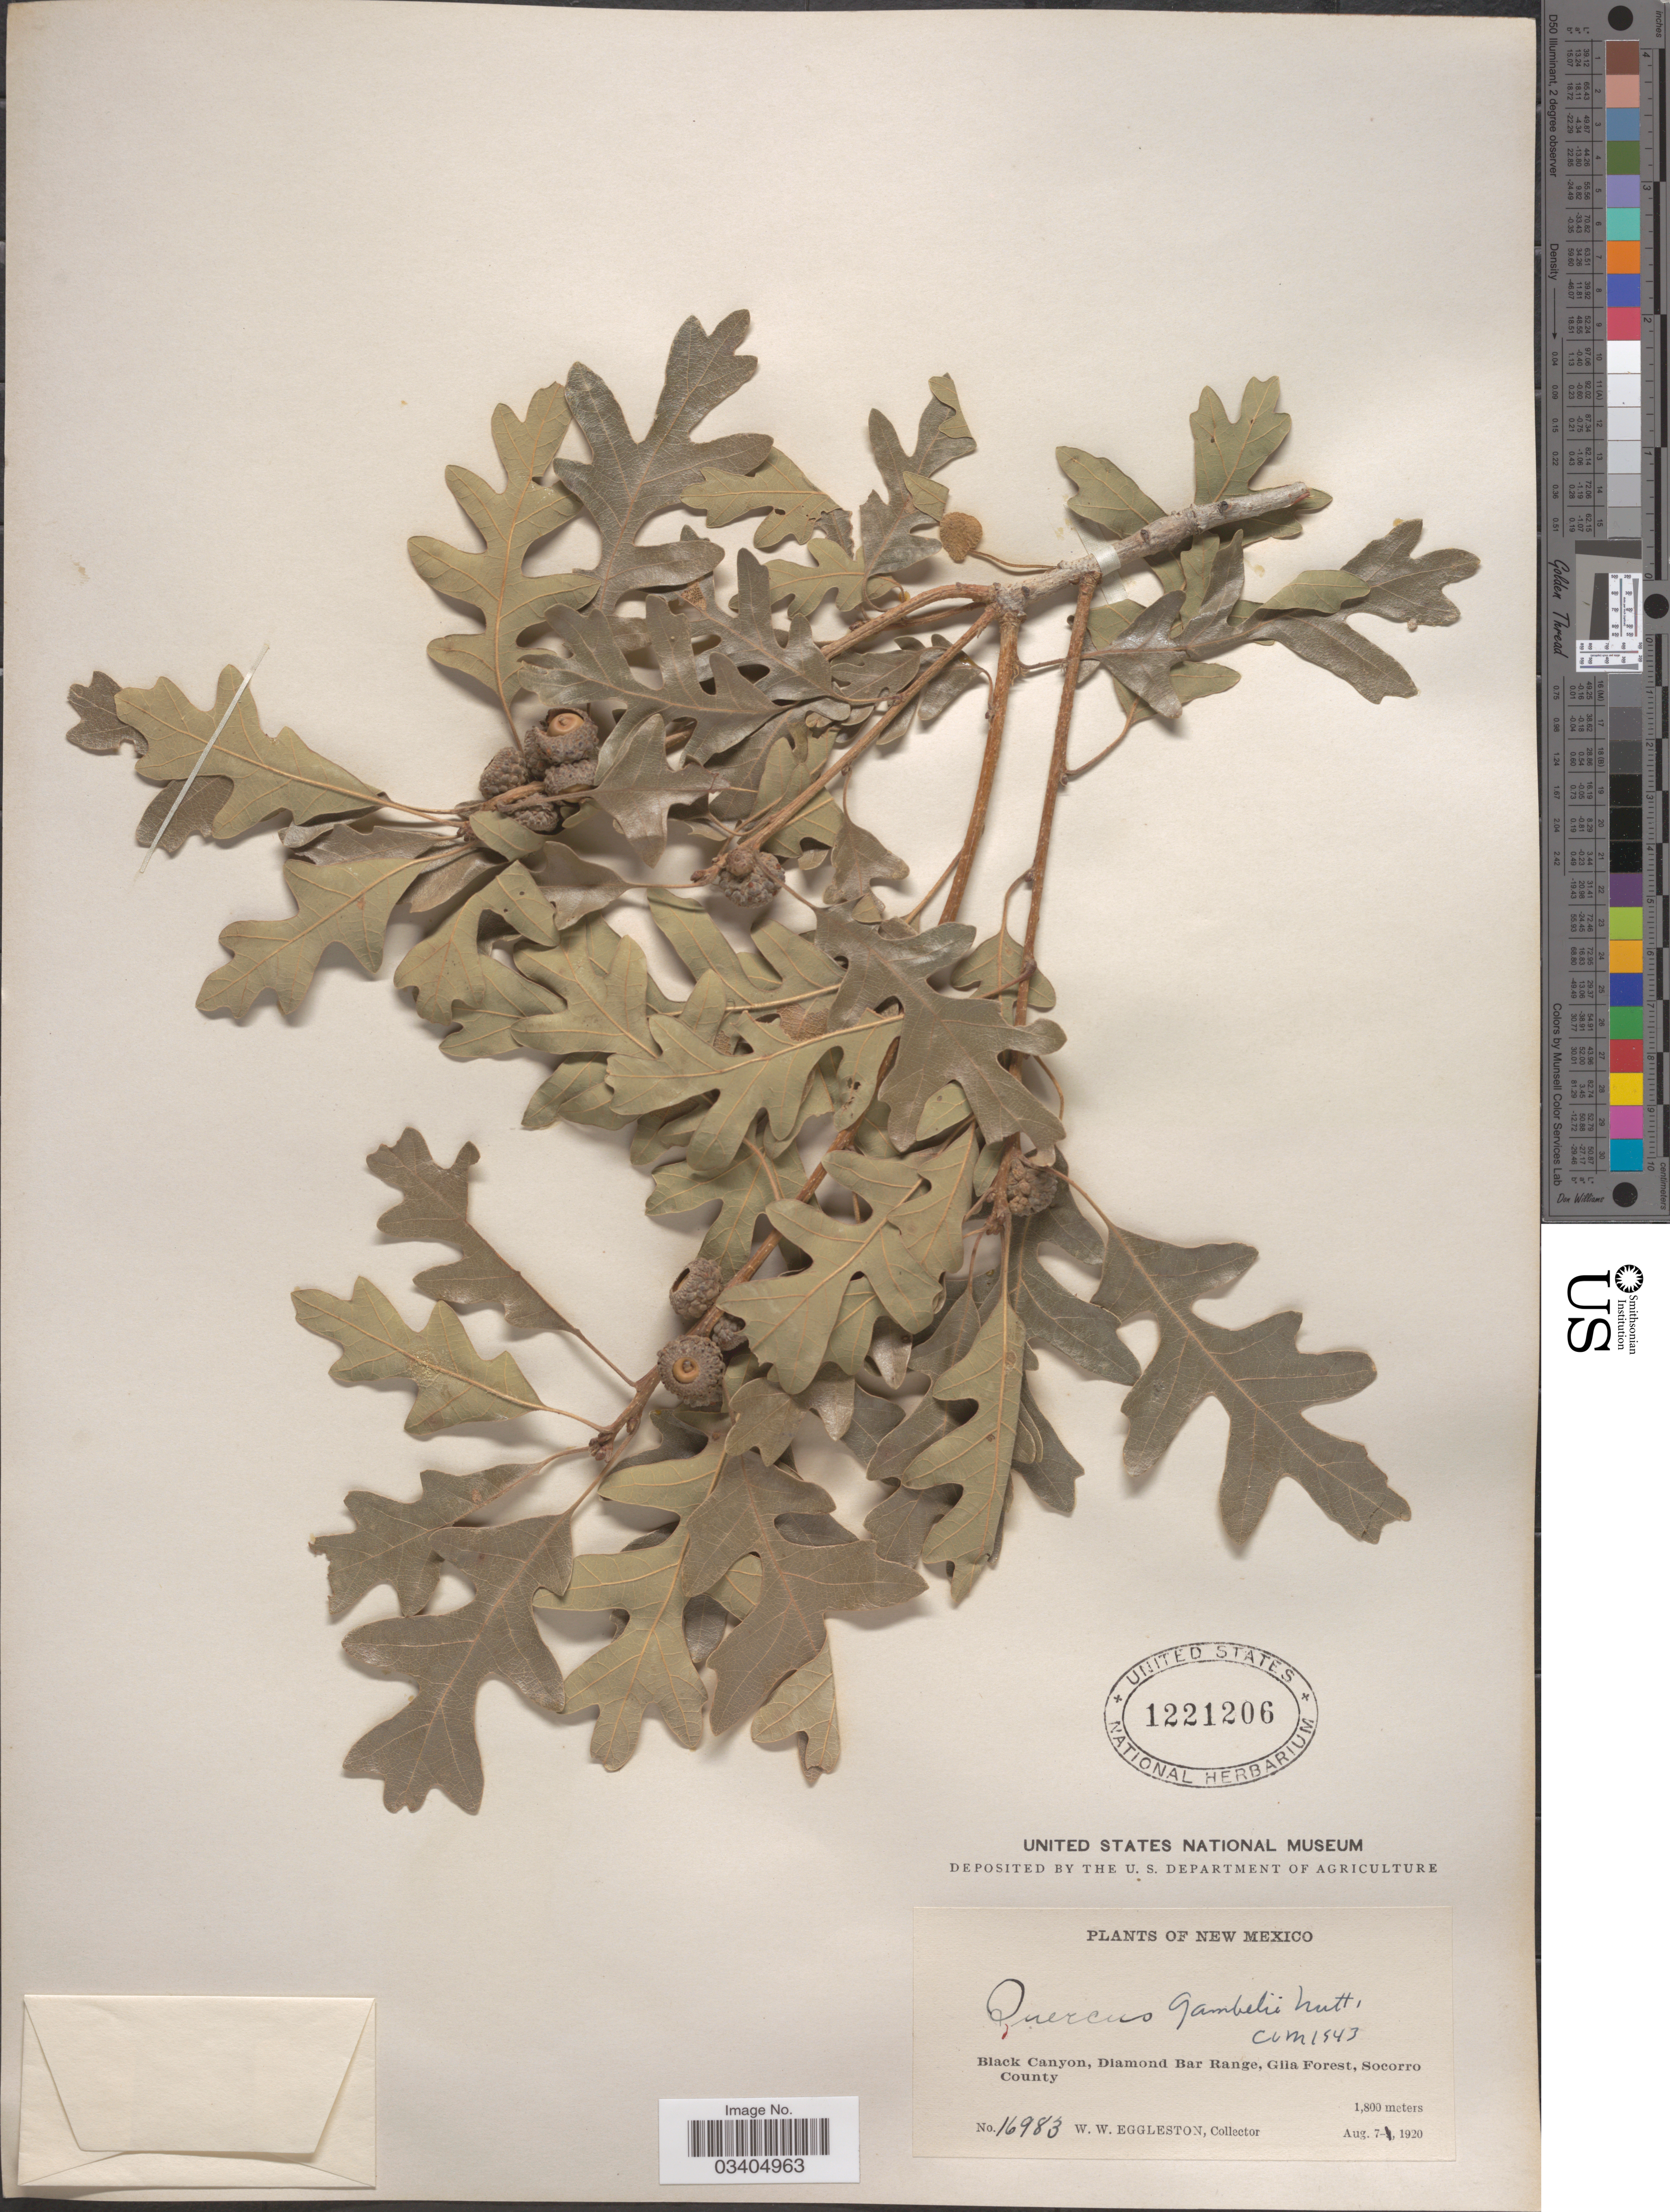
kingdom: Plantae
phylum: Tracheophyta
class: Magnoliopsida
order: Fagales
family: Fagaceae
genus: Quercus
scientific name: Quercus gambelii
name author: Nutt.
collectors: W. W. Eggleston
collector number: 16983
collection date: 1920-08-07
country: United States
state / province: New Mexico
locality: Black Canyon, Diamond Bar Range, Gila Forest, Socorro County.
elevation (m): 1800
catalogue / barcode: US 1221206